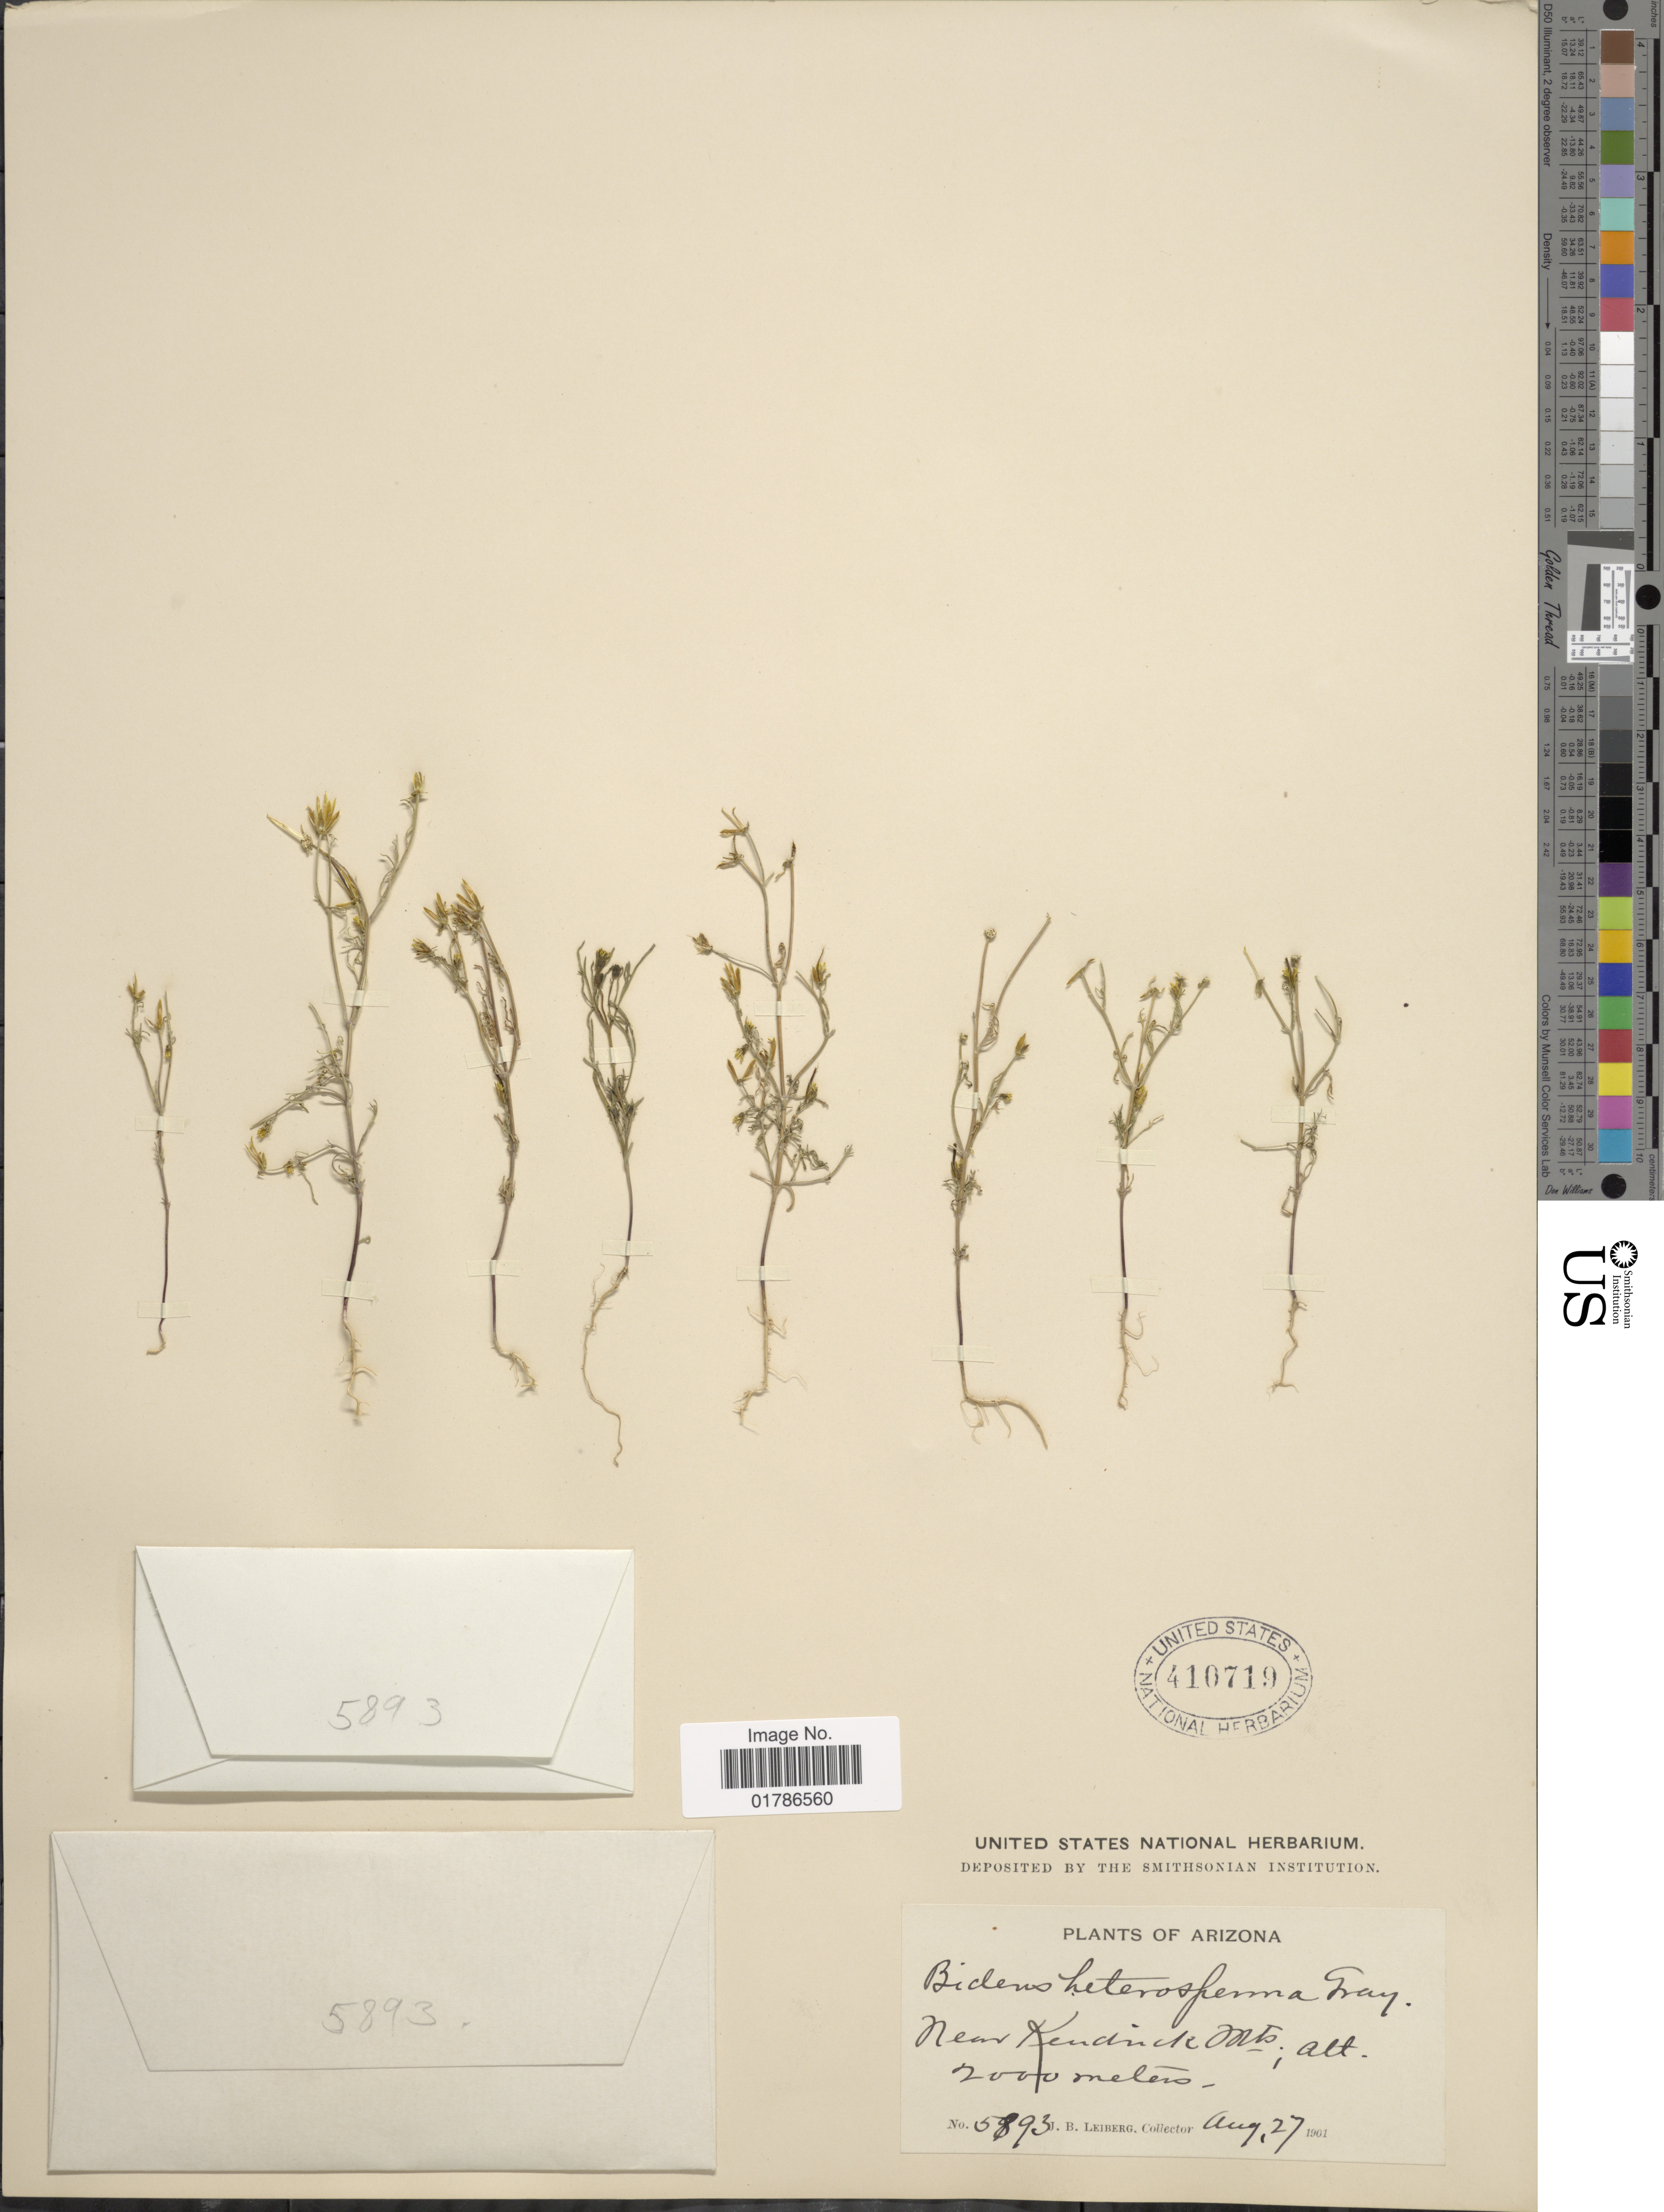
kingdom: Plantae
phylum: Tracheophyta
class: Magnoliopsida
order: Asterales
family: Asteraceae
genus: Bidens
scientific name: Bidens heterosperma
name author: A. Gray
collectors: J. B. Leiberg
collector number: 5893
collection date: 1901-08-27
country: United States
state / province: Arizona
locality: New Kendrick Mts.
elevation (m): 2000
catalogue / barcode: US 410719